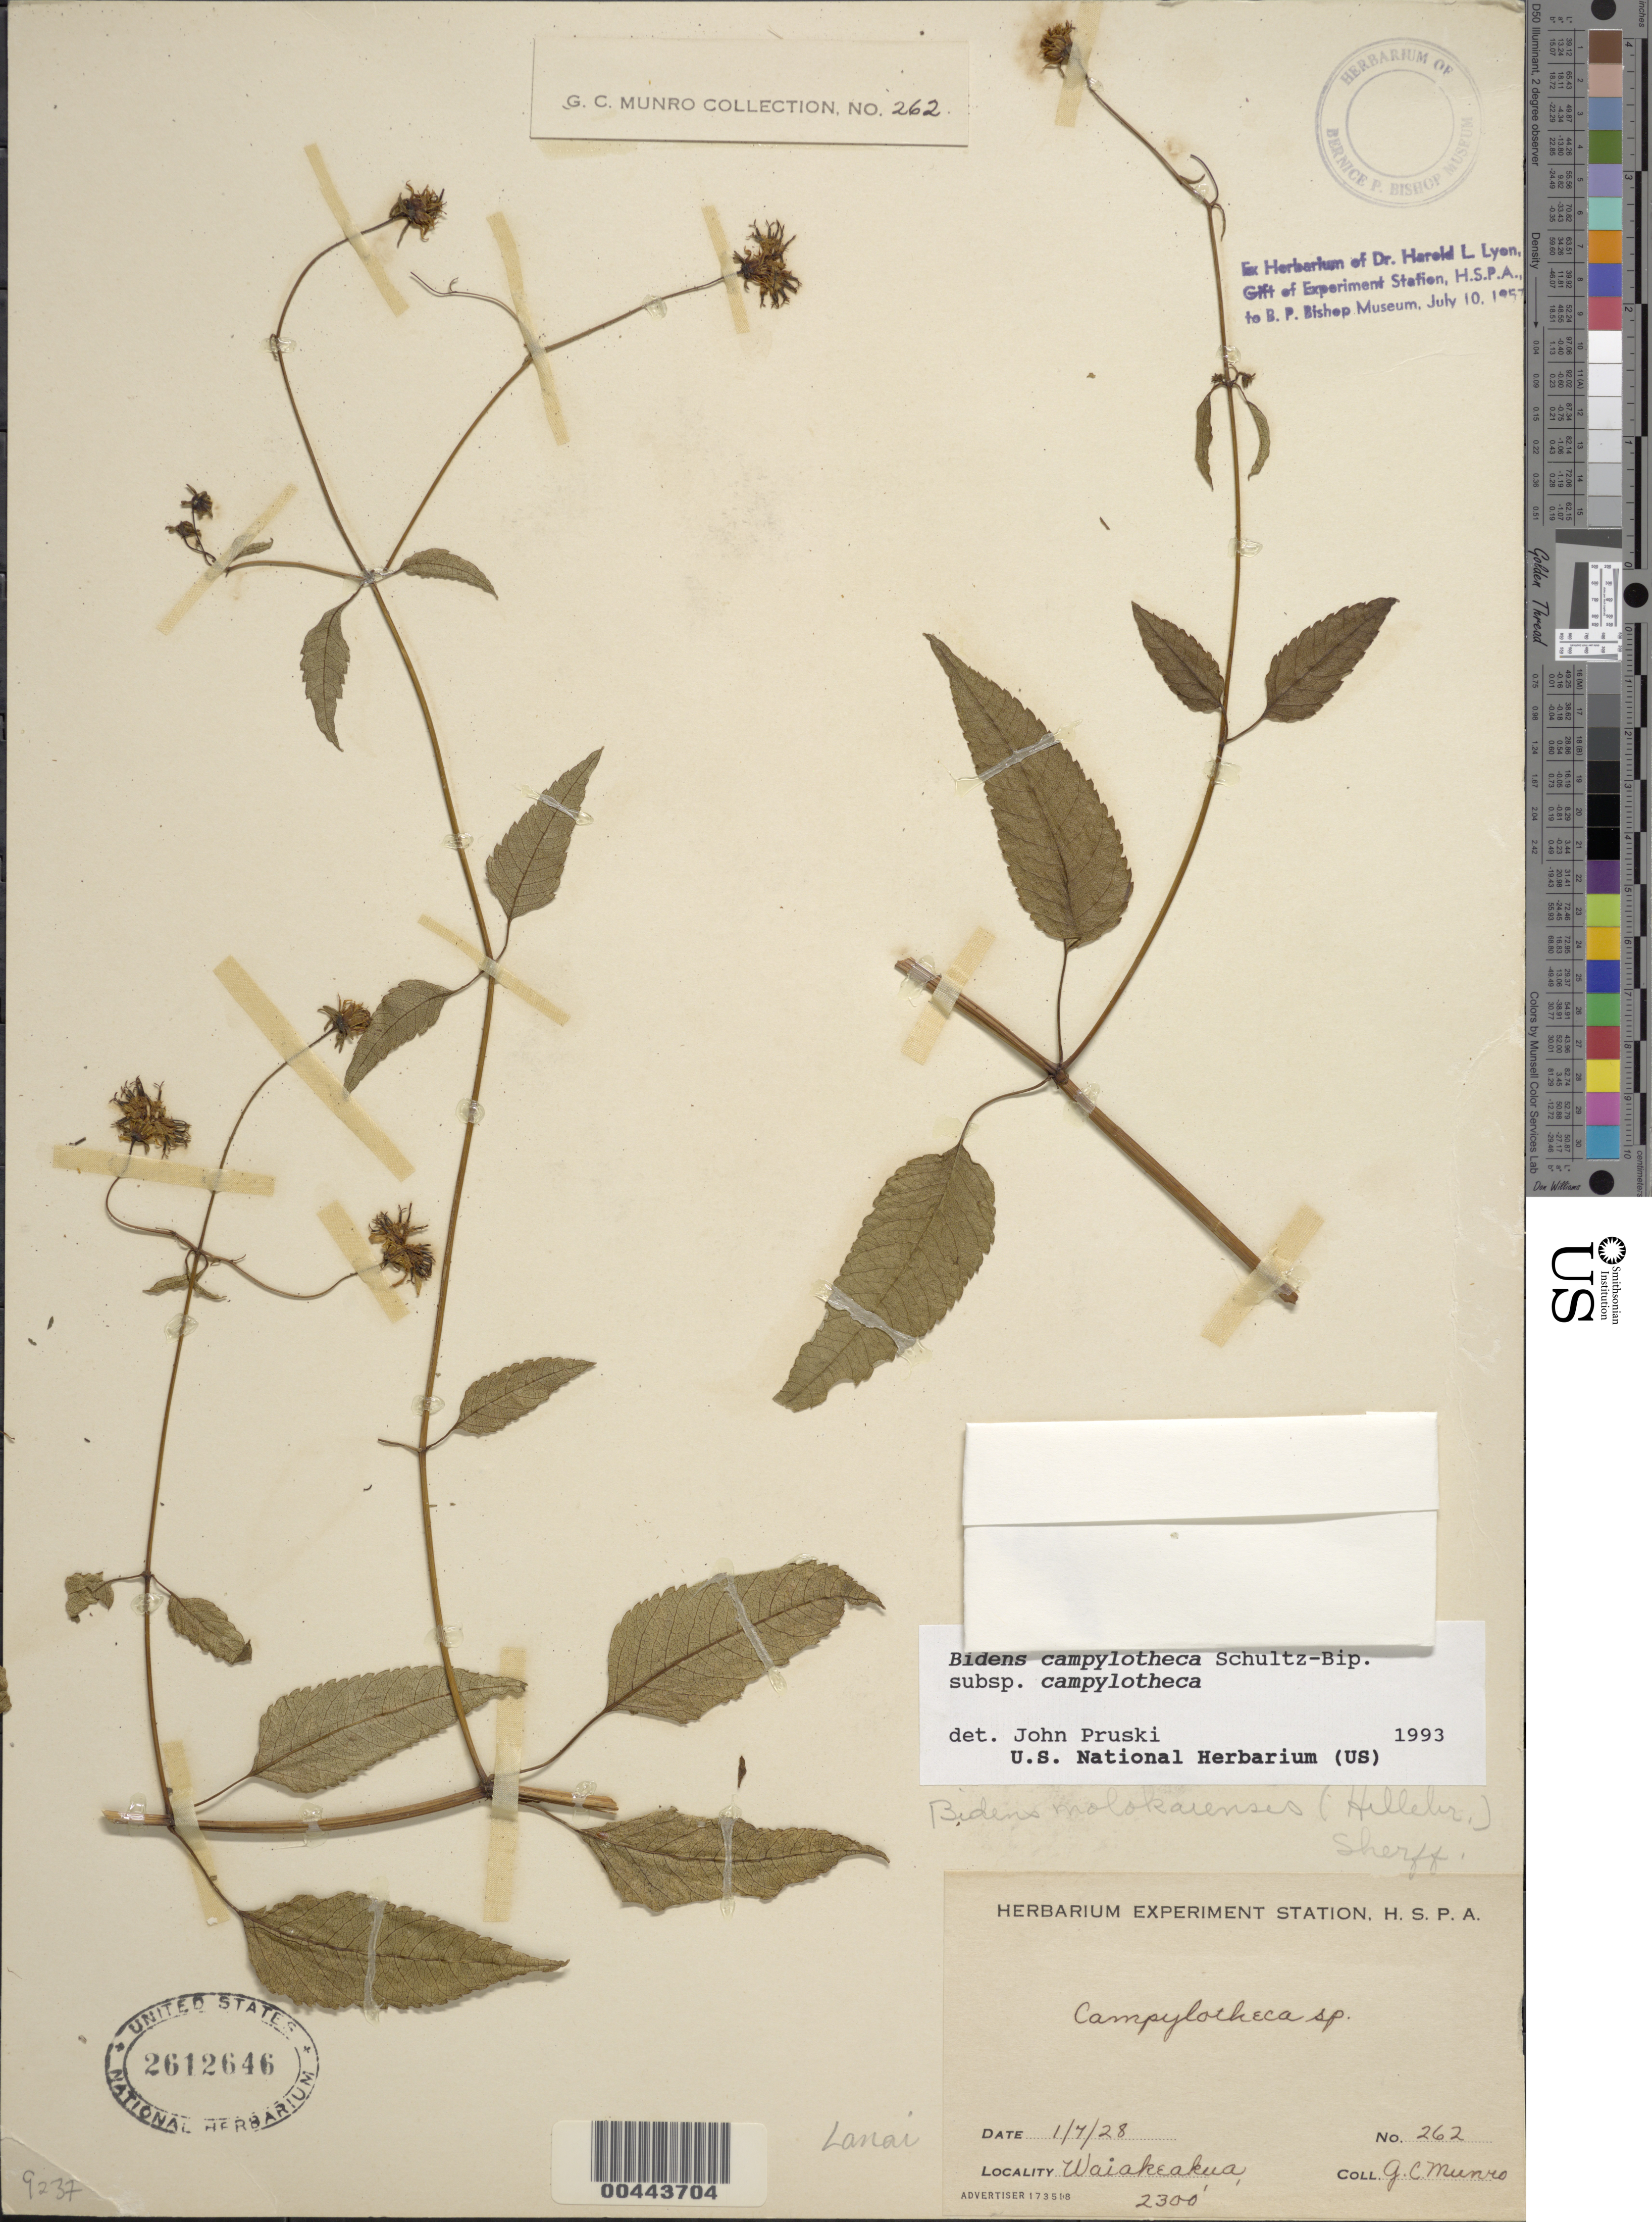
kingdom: Plantae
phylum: Tracheophyta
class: Magnoliopsida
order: Asterales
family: Asteraceae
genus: Bidens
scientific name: Bidens campylotheca subsp. campylotheca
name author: Sch. Bip.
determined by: Pruski, J. F.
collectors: G. C. Munro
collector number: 262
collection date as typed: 7 Jan 1928 or 1 Jul 1928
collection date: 1928-01-07 or 1928-07-01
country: United States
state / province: Hawaii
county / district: Maui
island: Lana'i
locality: Waiakeakua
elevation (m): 701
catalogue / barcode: US 2612646